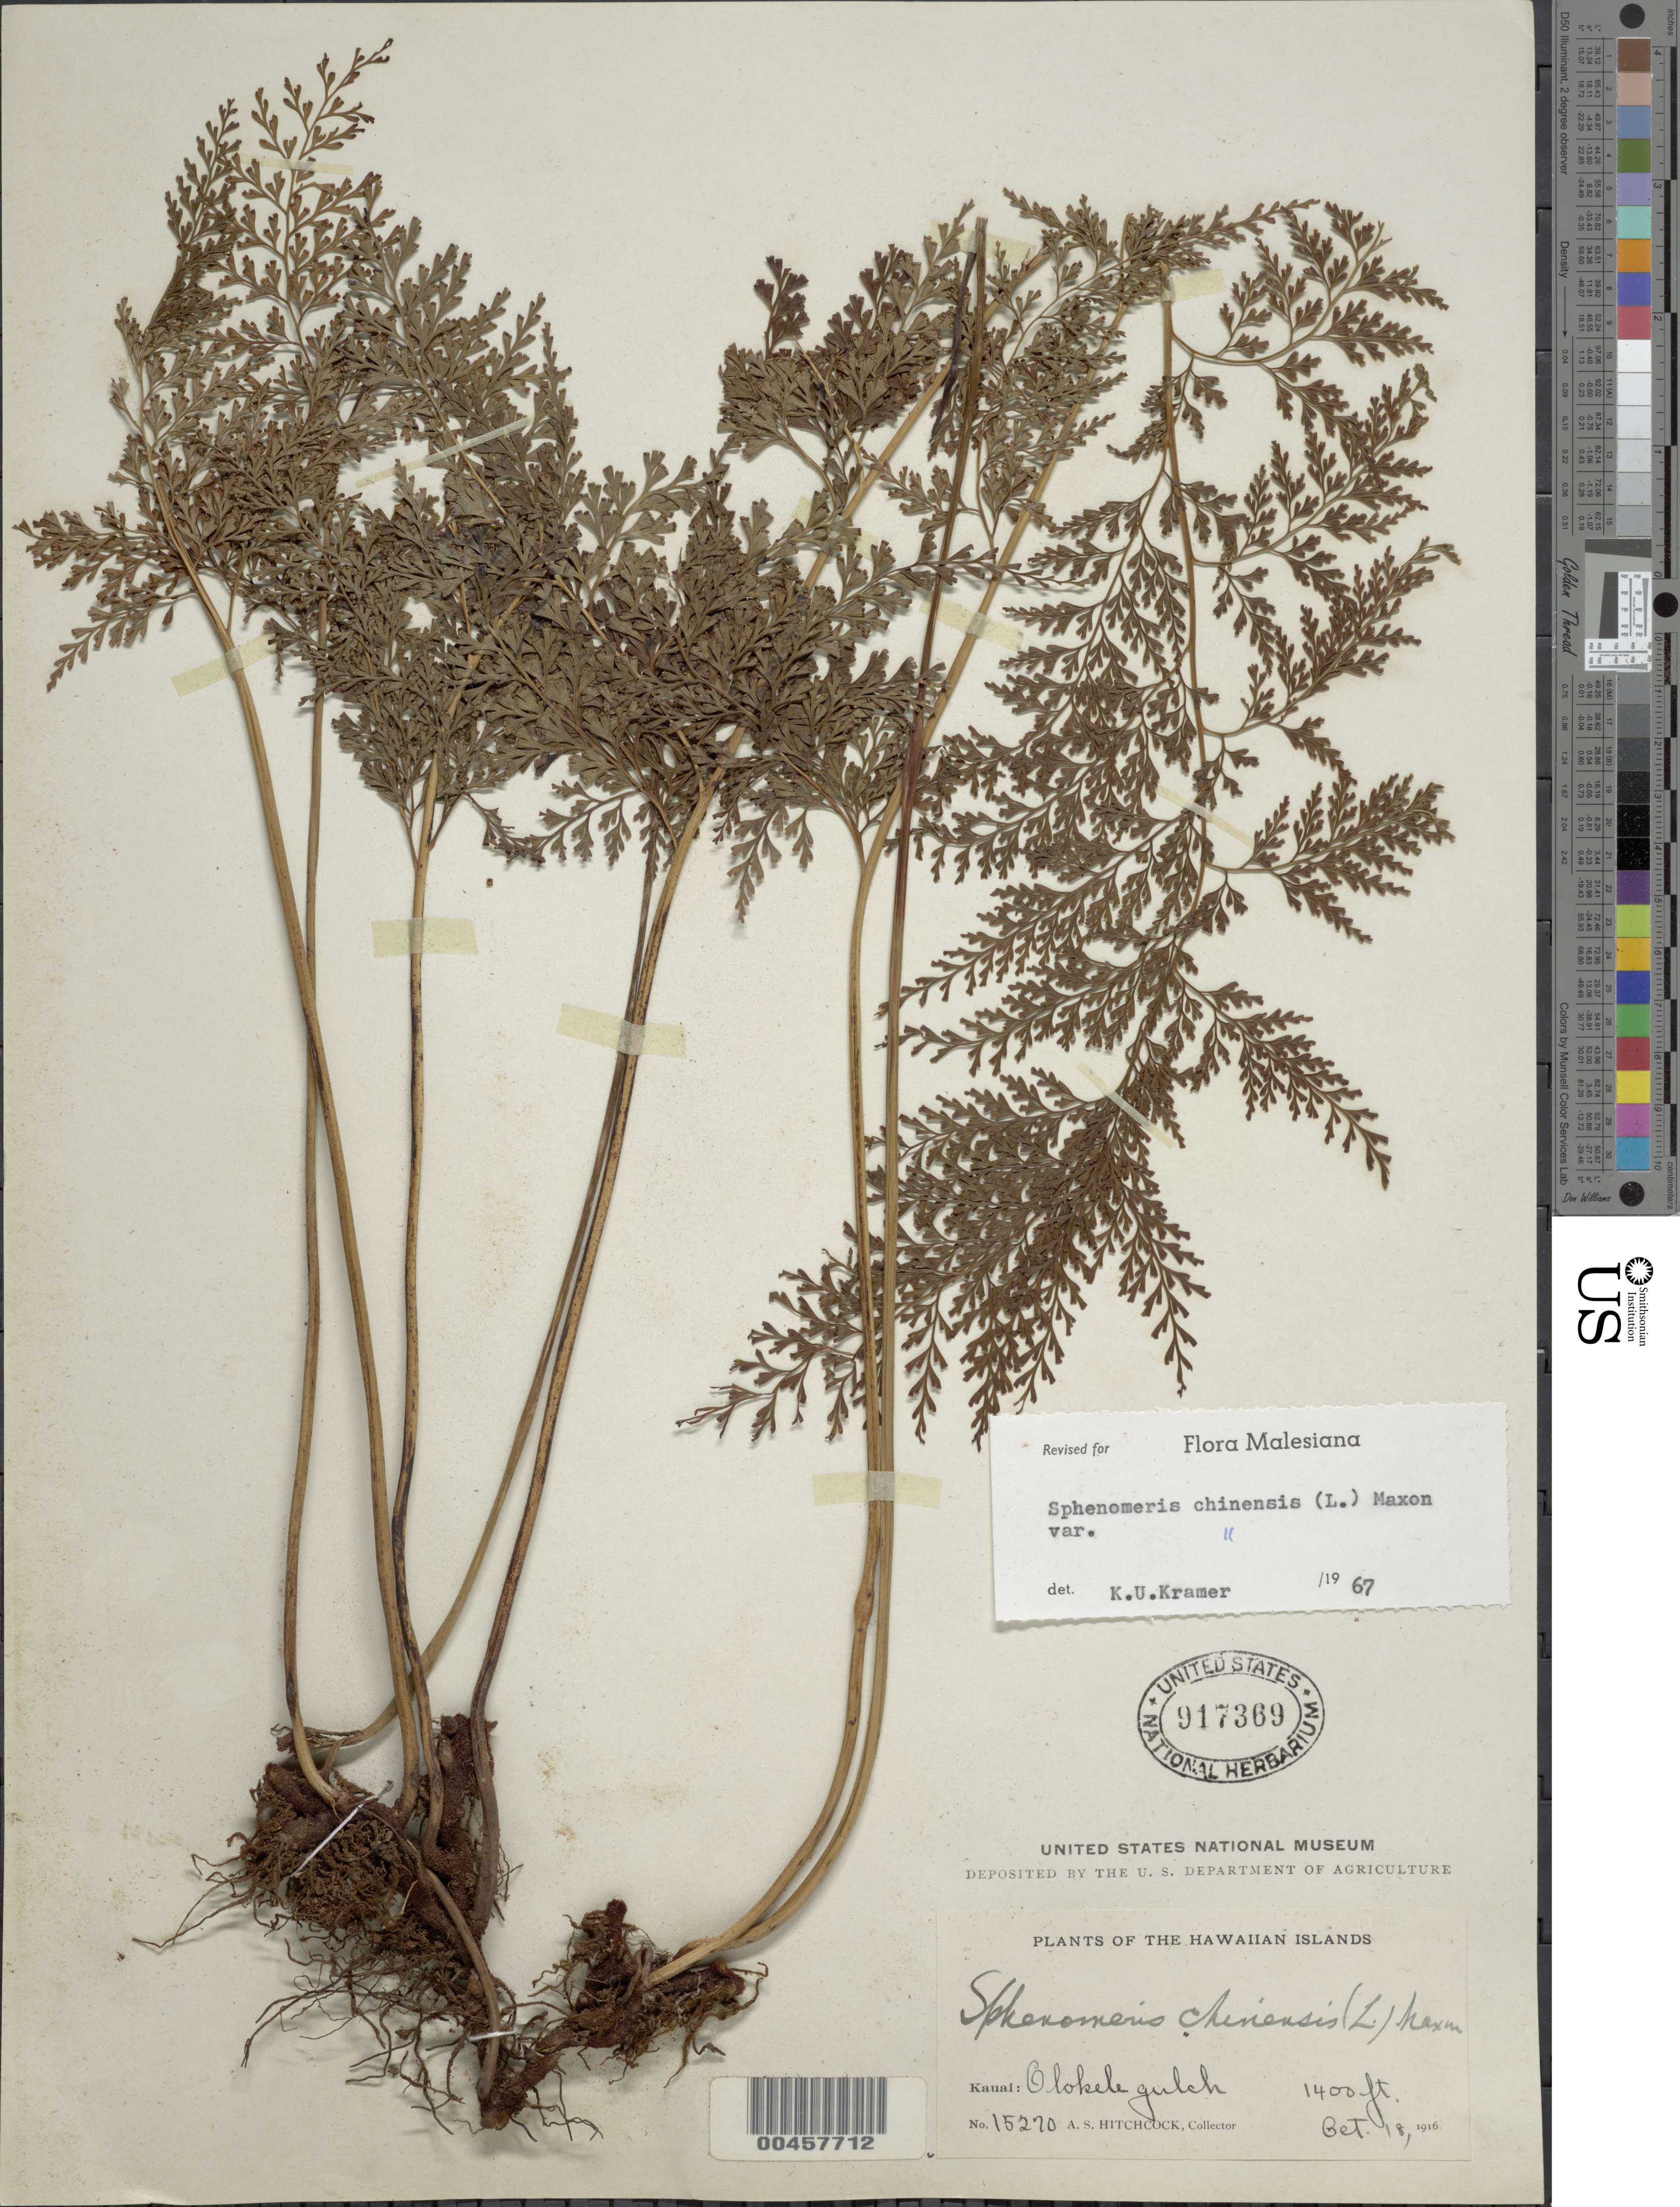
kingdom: Plantae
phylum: Tracheophyta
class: Polypodiopsida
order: Polypodiales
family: Lindsaeaceae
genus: Sphenomeris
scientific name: Sphenomeris chinensis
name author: (L.) Maxon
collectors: A. S. Hitchcock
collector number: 15270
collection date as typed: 18 Oct 1916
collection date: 1916-10-18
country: United States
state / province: Hawaii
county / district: Kauai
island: Kaua'i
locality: Kauai: Olokele Gulch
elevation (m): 427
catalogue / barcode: US 917369